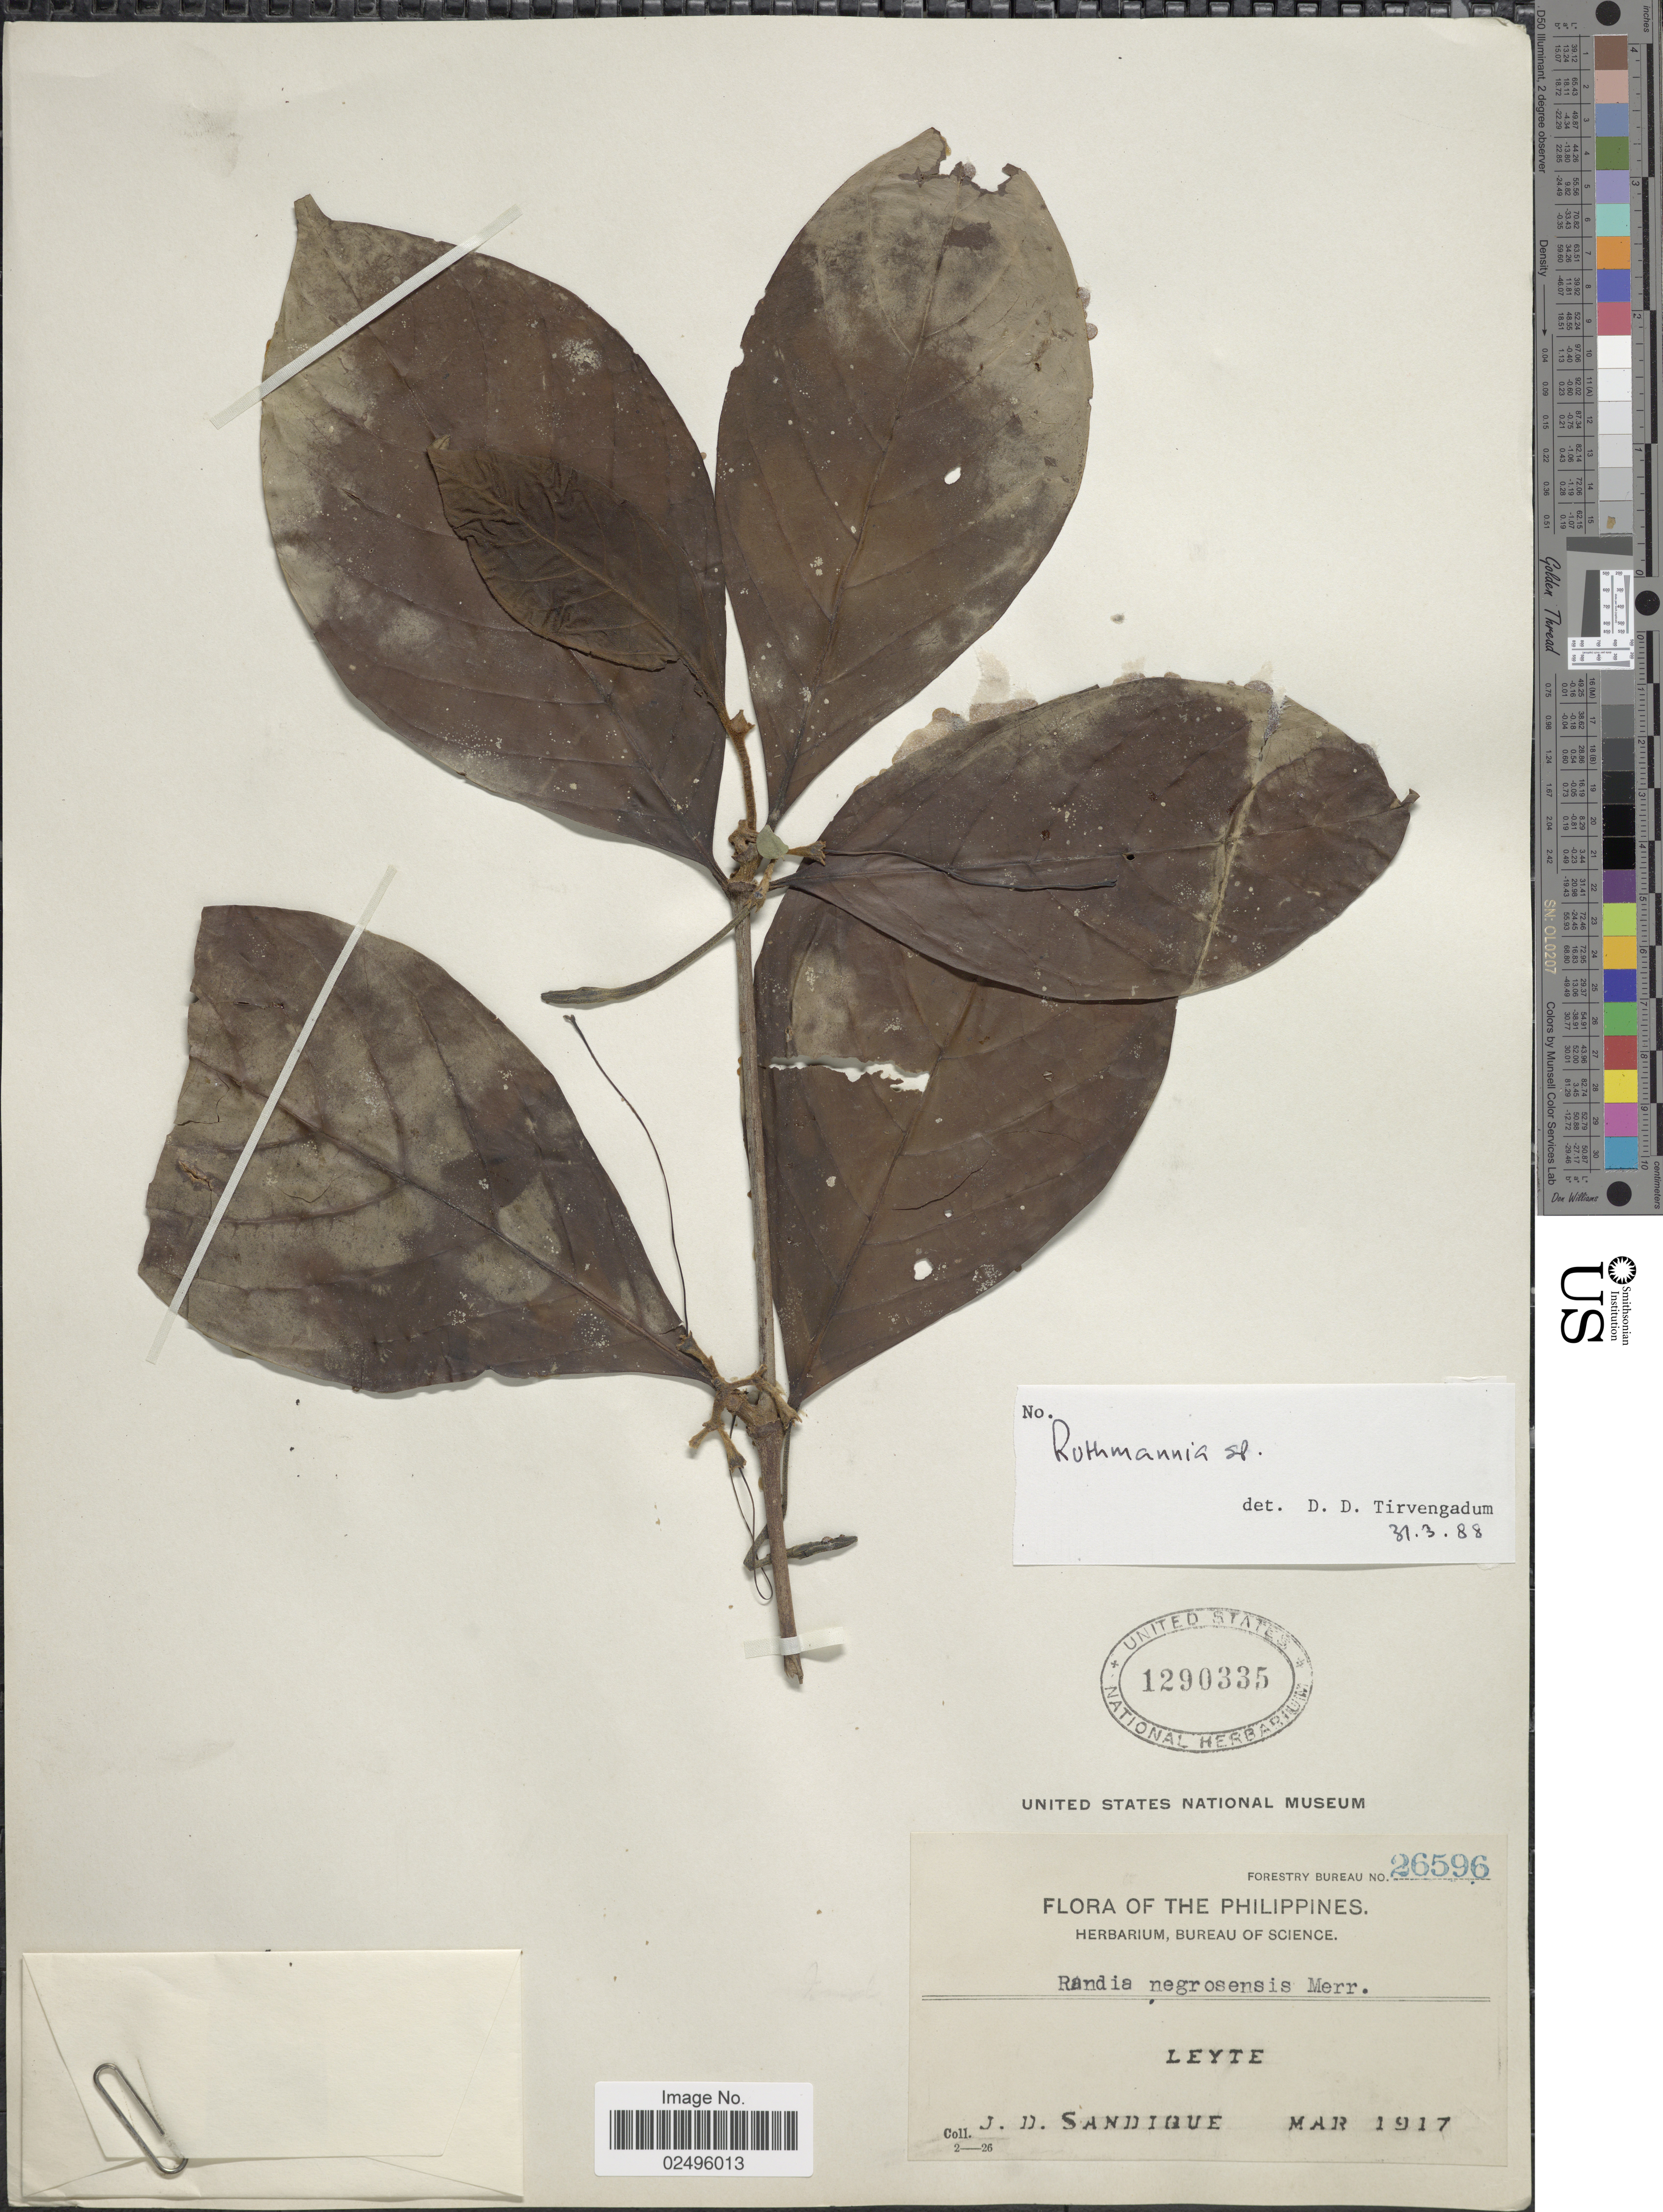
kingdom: Plantae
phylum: Tracheophyta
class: Magnoliopsida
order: Gentianales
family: Rubiaceae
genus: Rothmannia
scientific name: Rothmannia leytensis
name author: J.T. Pereira & Ridsdale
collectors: J. Sandique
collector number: Forestry Bureau 26596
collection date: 1917-03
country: Philippines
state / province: Eastern Visayas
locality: Leyte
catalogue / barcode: US 1290335